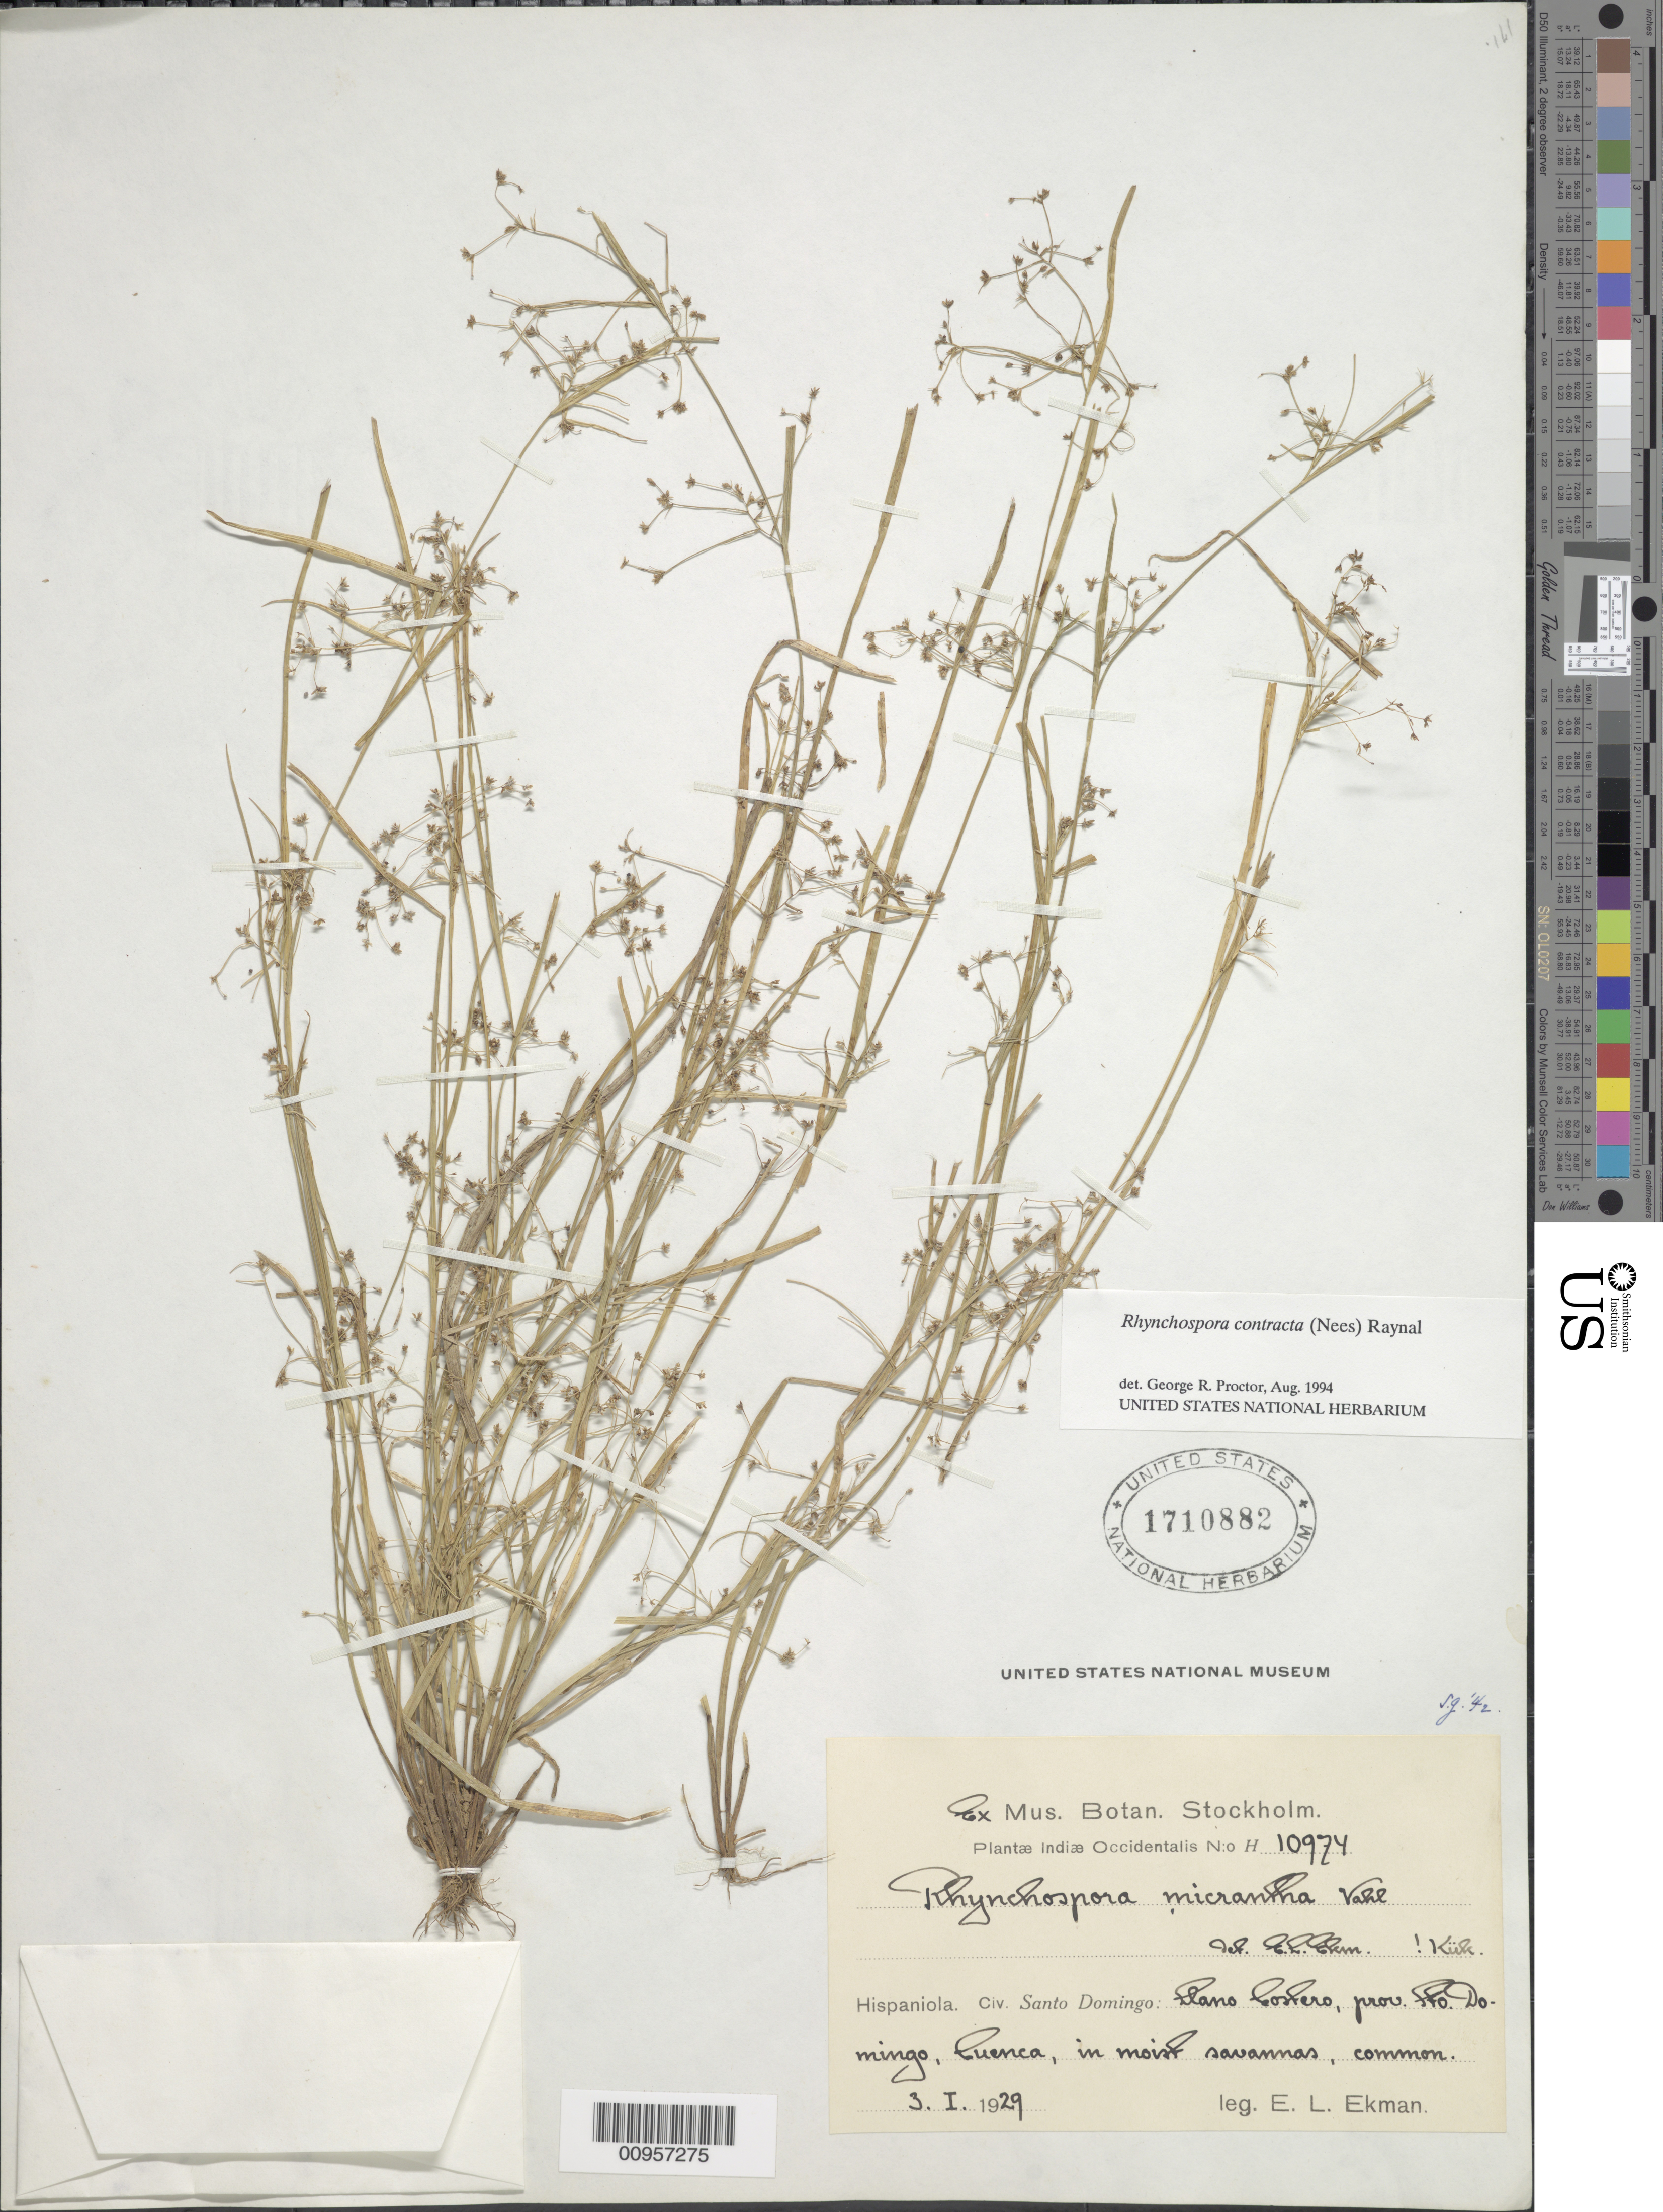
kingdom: Plantae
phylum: Tracheophyta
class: Liliopsida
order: Poales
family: Cyperaceae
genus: Rhynchospora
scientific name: Rhynchospora contracta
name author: (Nees) J. Raynal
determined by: Proctor, G. R.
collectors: E. L. Ekman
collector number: H 10974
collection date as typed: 03 Jan 1929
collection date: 1929-01-03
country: Dominican Republic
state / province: Santo Domingo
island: Hispaniola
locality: Llano Costero, Cuenca, savannas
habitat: In moist savannas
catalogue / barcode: US 1710882